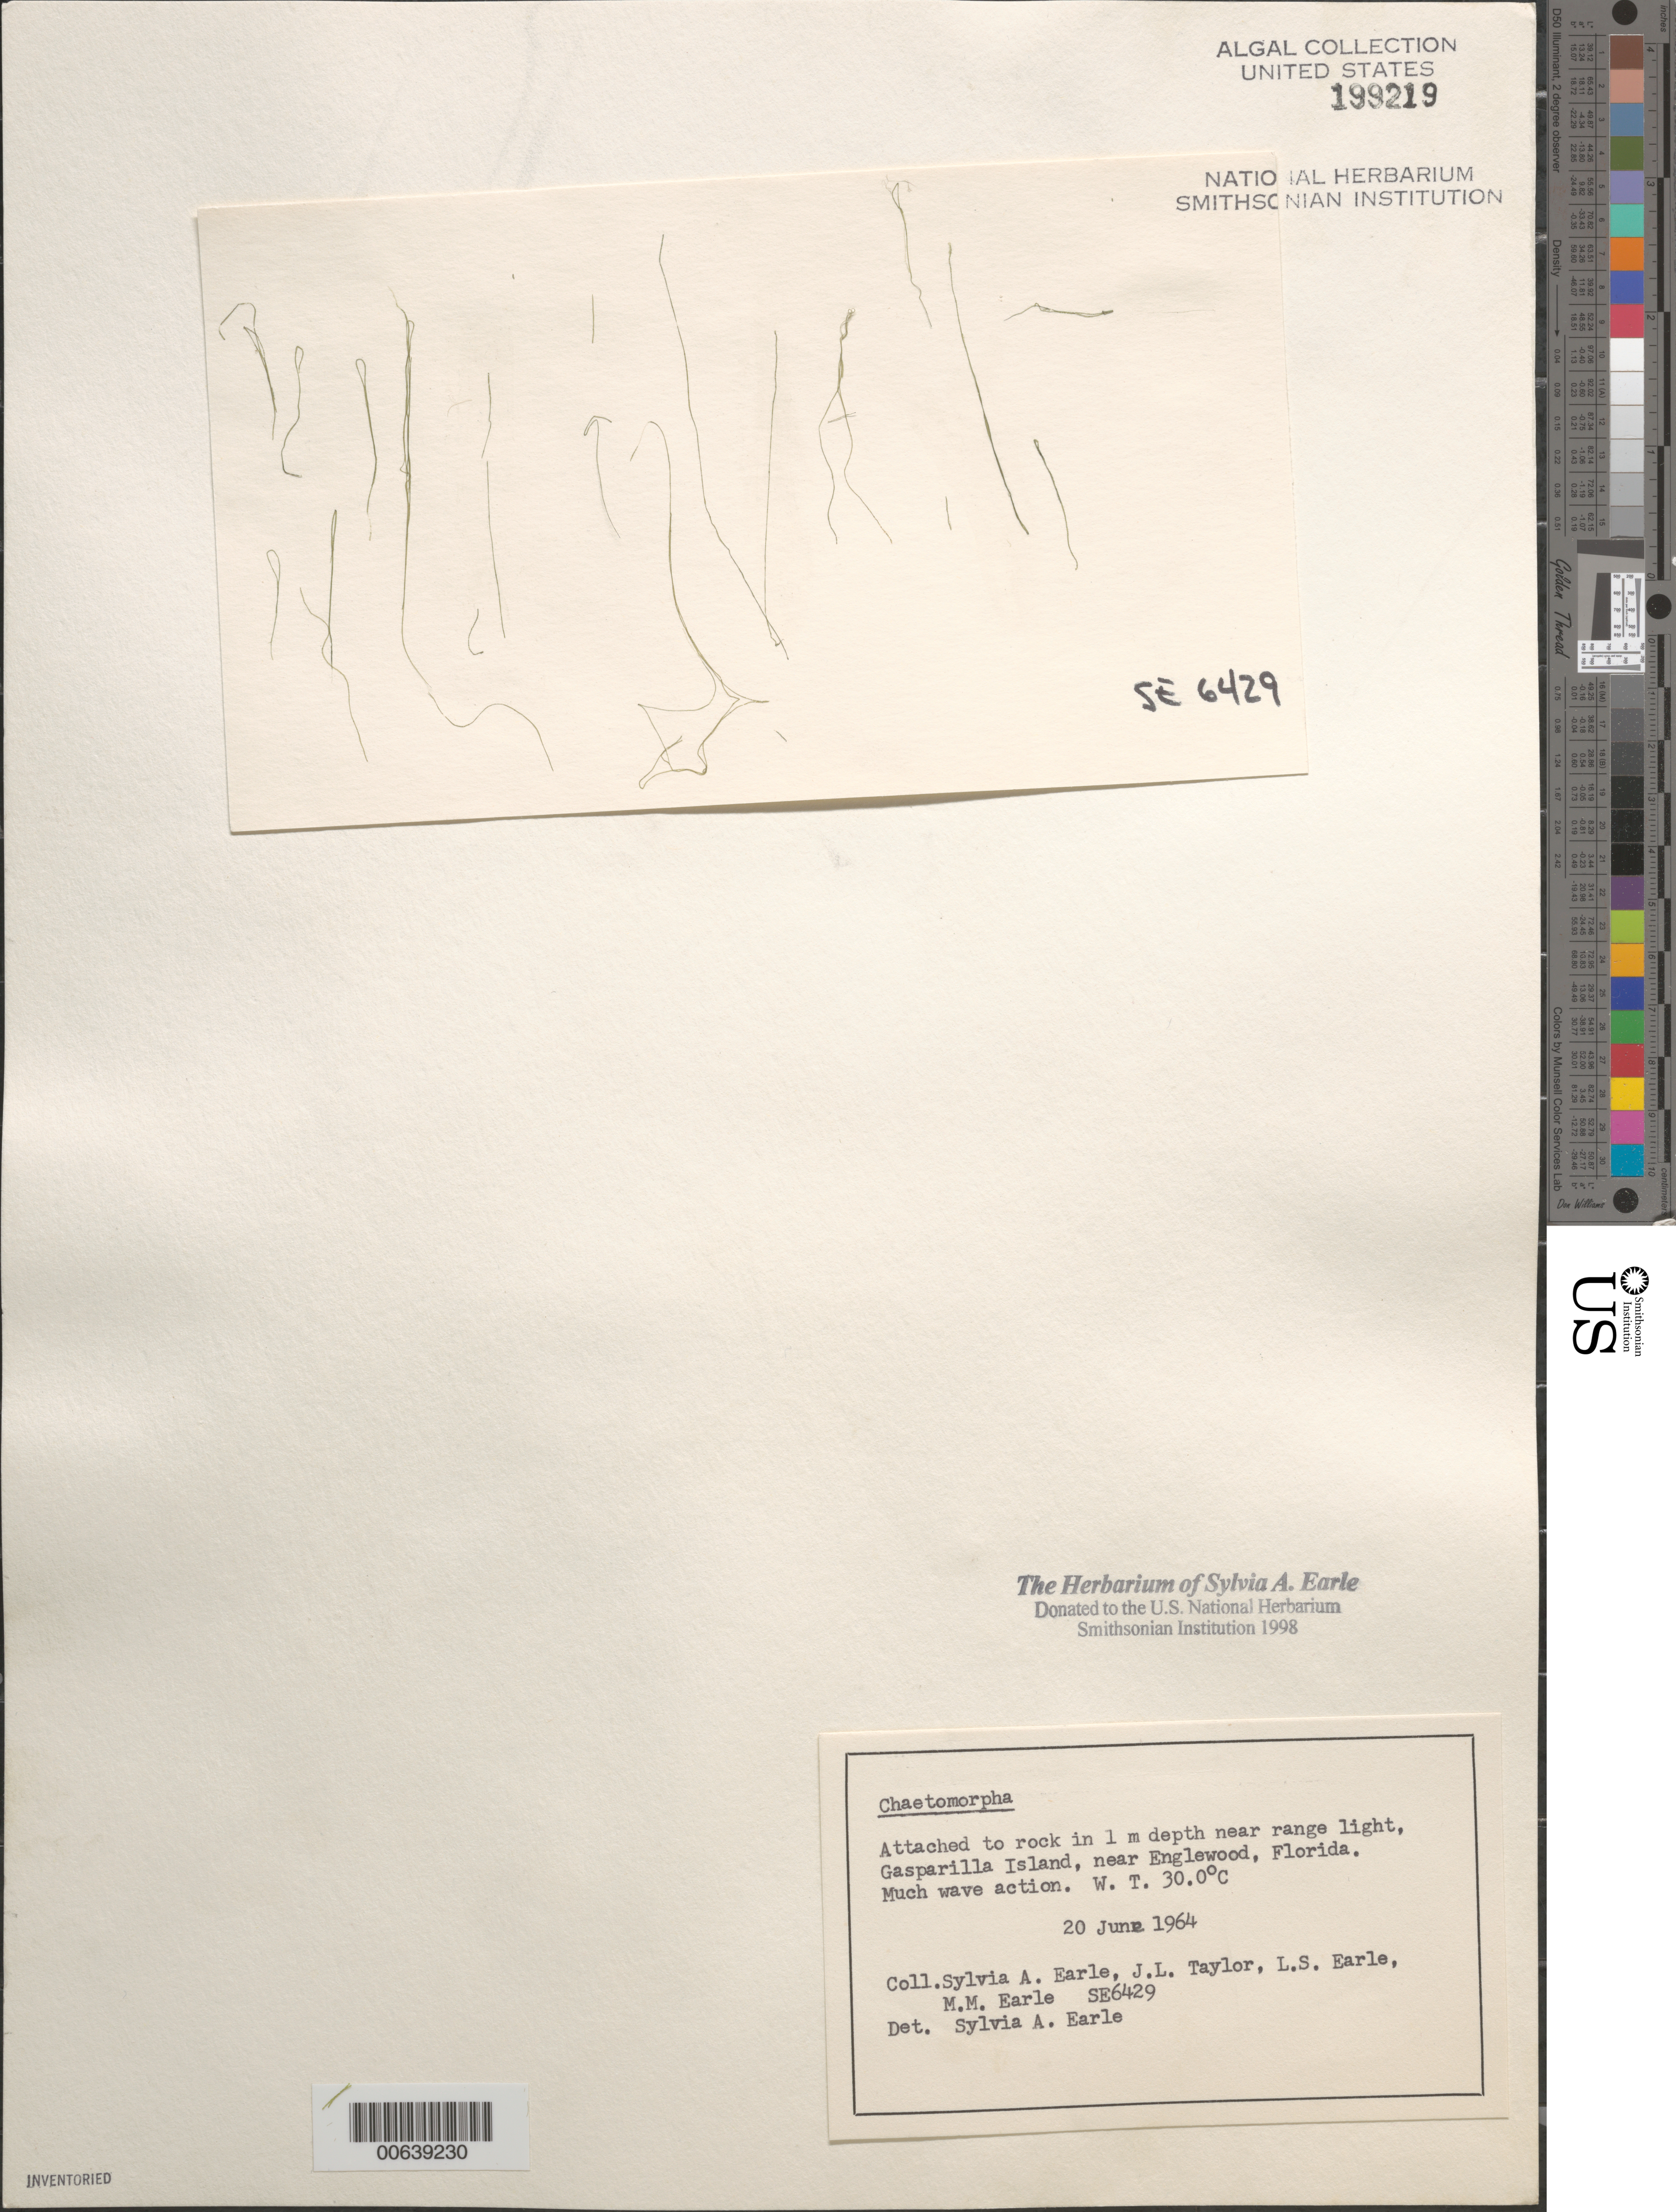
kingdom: Plantae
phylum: Chlorophyta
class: Ulvophyceae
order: Cladophorales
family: Cladophoraceae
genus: Chaetomorpha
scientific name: Chaetomorpha sp.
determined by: Earle, S. A.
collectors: S. A. Earle, J. L. Taylor, L. Earle & M. Earle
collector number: SE 6429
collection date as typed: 20 Jun 1964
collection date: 1964-06-20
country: United States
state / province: Florida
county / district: Charlotte County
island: Gasparilla Island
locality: Near Englewood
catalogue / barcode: US 199219